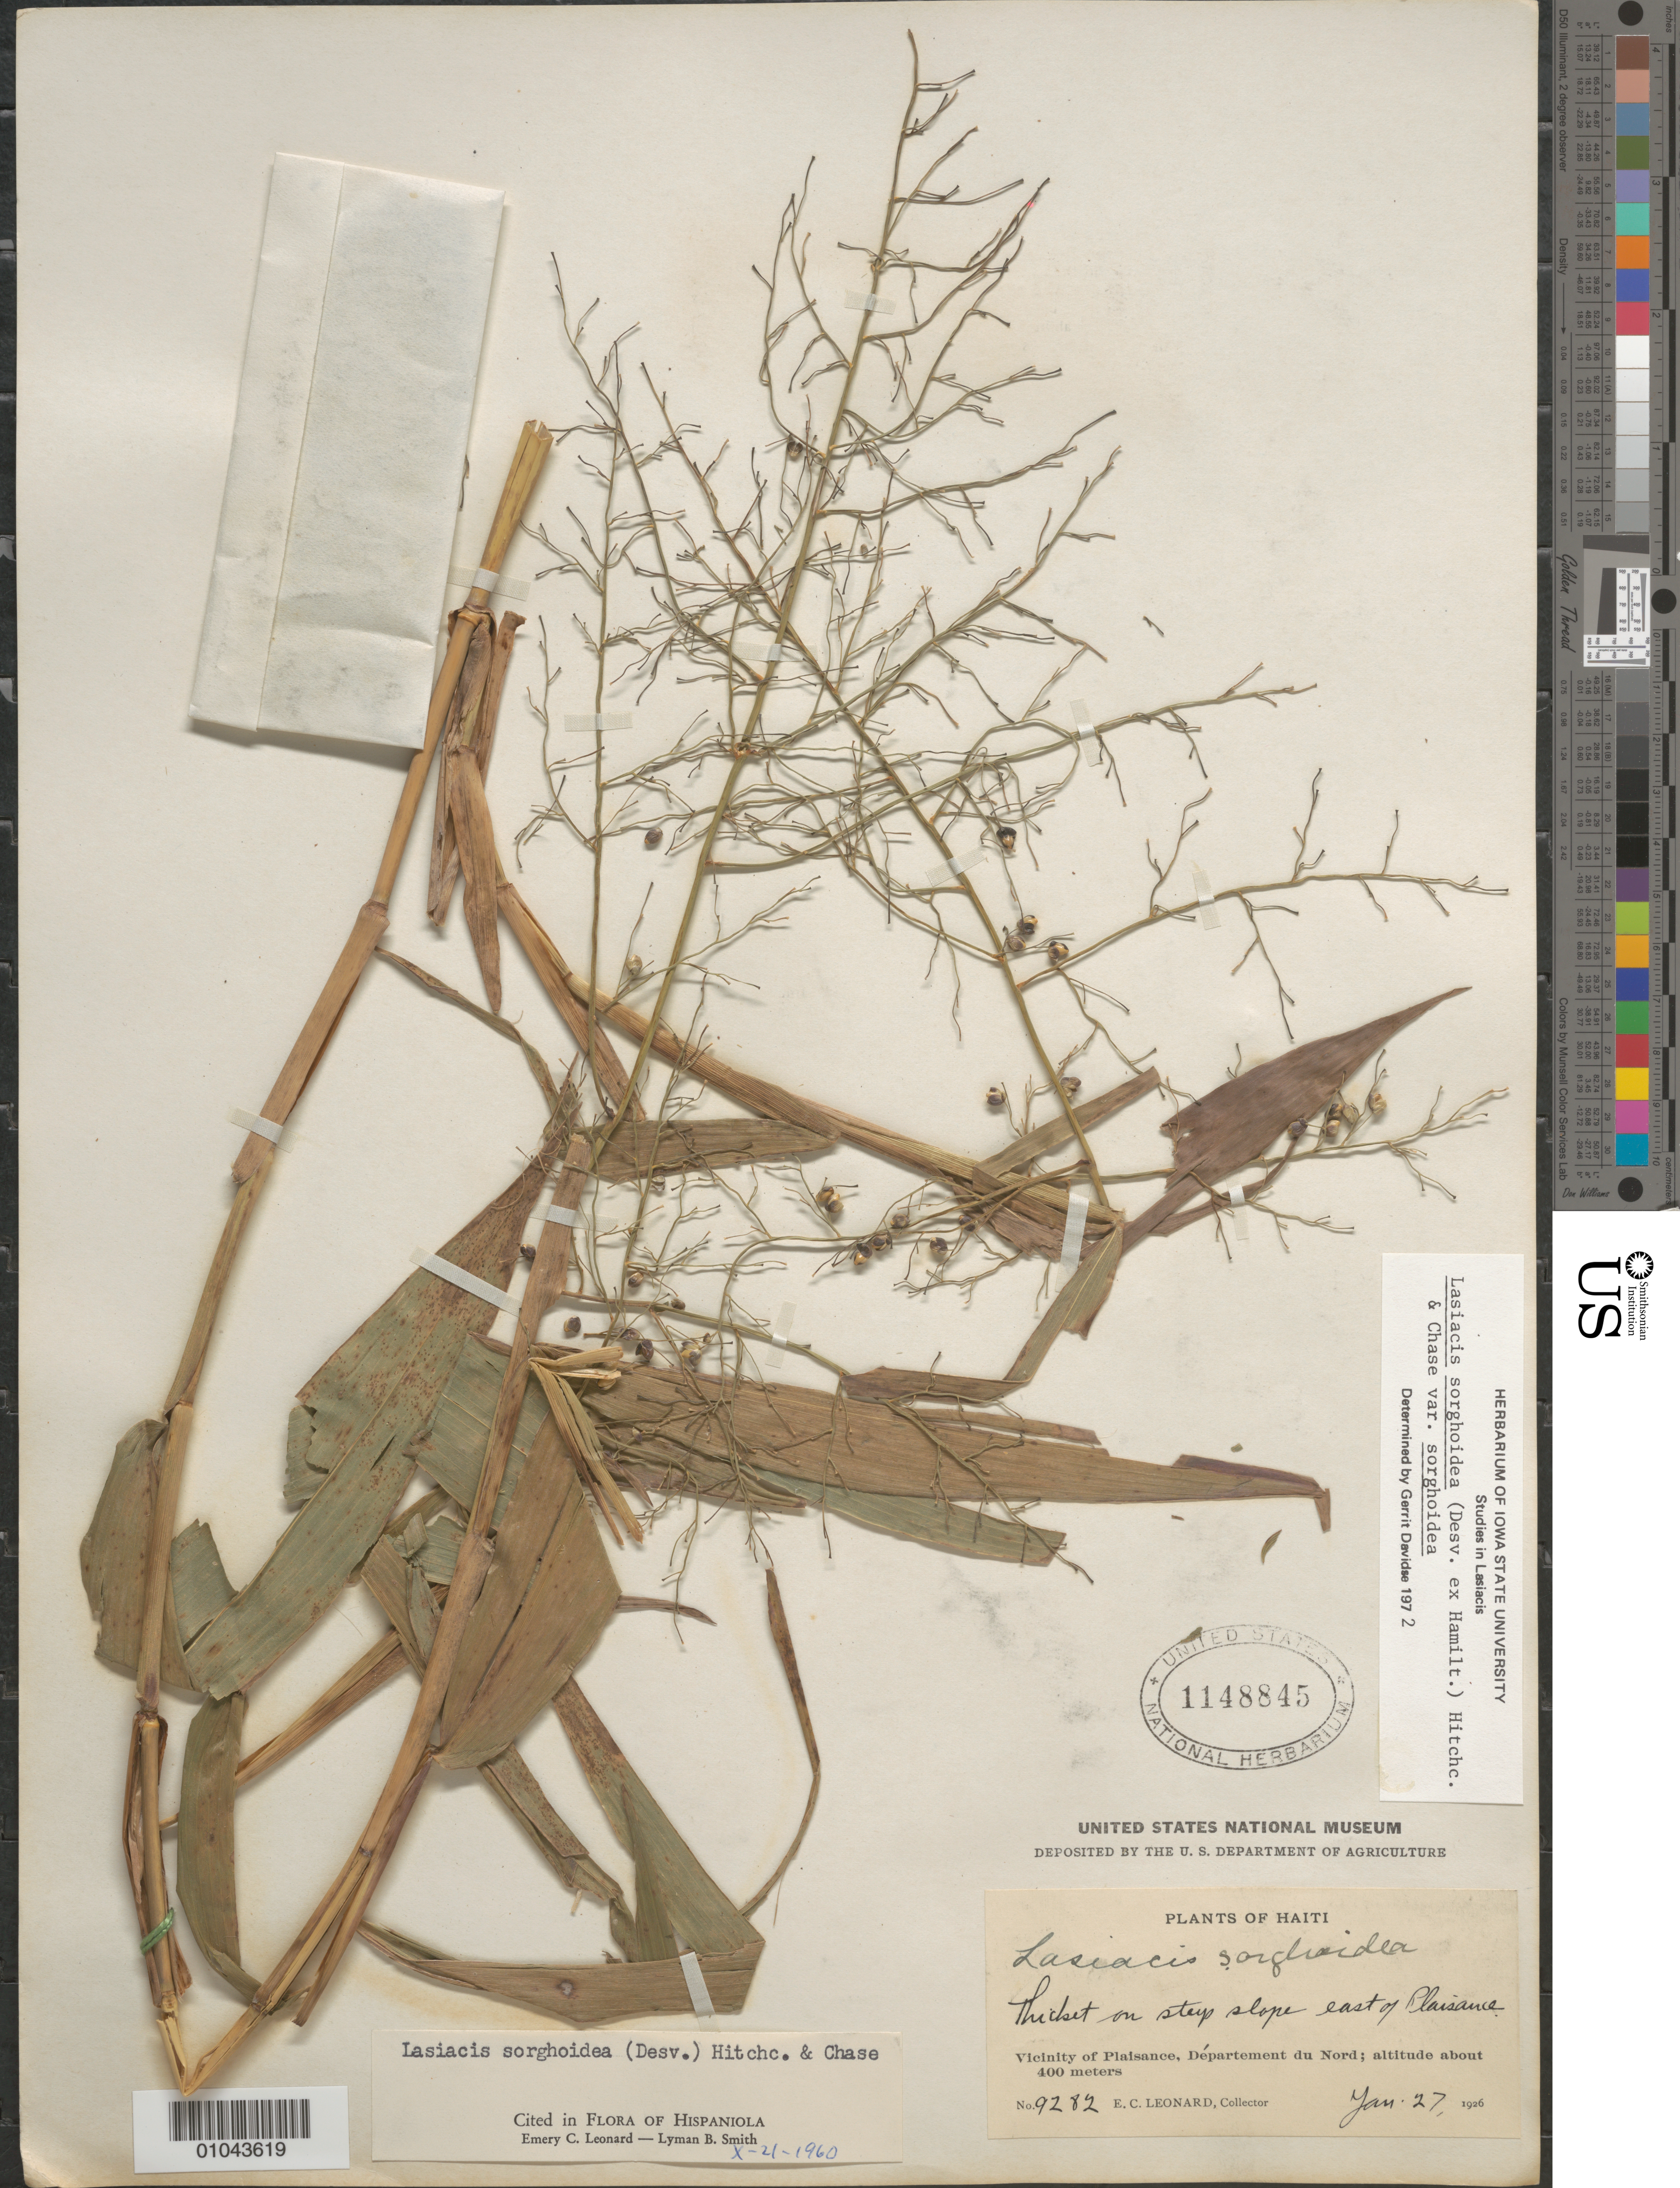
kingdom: Plantae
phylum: Tracheophyta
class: Liliopsida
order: Poales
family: Poaceae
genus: Lasiacis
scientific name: Lasiacis sorghoidea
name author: (Desv. ex Ham.) Hitchc. & Chase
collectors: E. C. Leonard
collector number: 9282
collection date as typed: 27 Jan 1926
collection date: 1926-01-27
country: Haiti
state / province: Nord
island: Hispaniola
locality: Vicinity of Plaisance, thicket on steep slope east of Plaisance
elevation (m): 400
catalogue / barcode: US 1148845